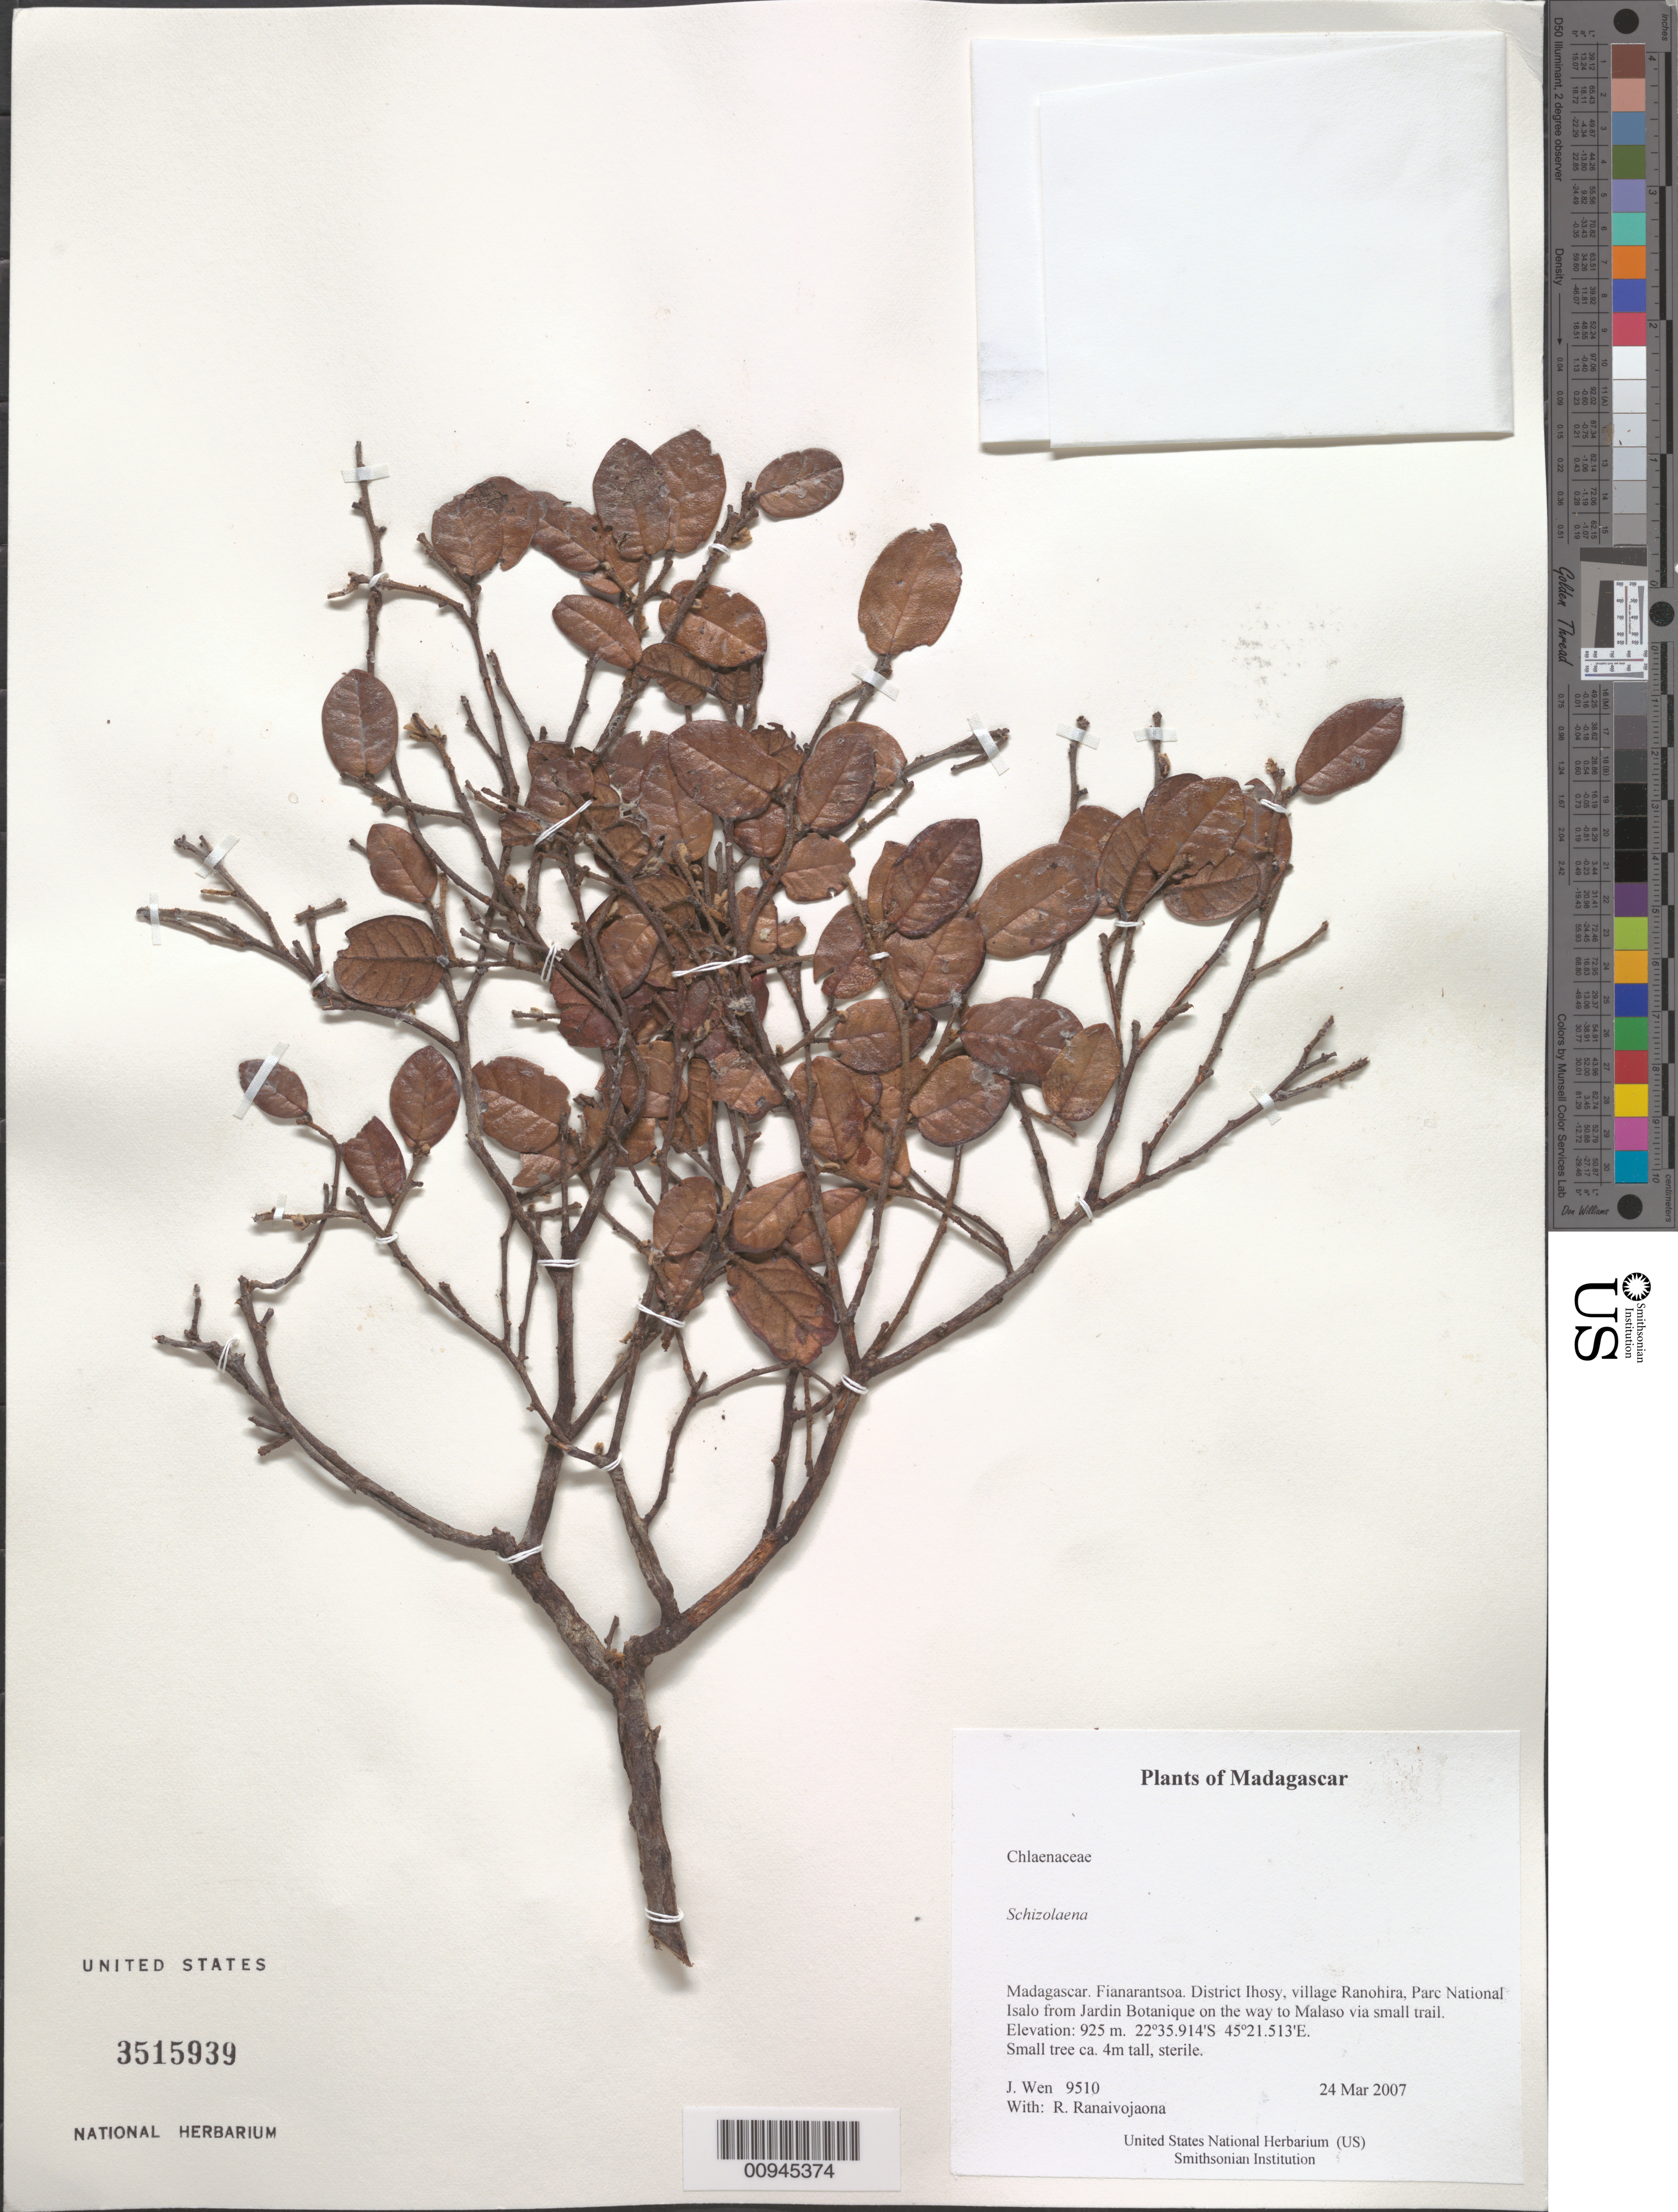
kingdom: Plantae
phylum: Tracheophyta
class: Magnoliopsida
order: Malvales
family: Sarcolaenaceae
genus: Schizolaena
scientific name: Schizolaena sp.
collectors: J. Wen & R. Ranaivojaona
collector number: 9510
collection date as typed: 24 Mar 2007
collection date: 2007-03-24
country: Madagascar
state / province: Ihorombe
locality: District Ihosy, village Ranohira, Parc National Isalo from Jardin Botanique on the way to Malaso via small trail.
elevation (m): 925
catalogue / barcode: US 3515939